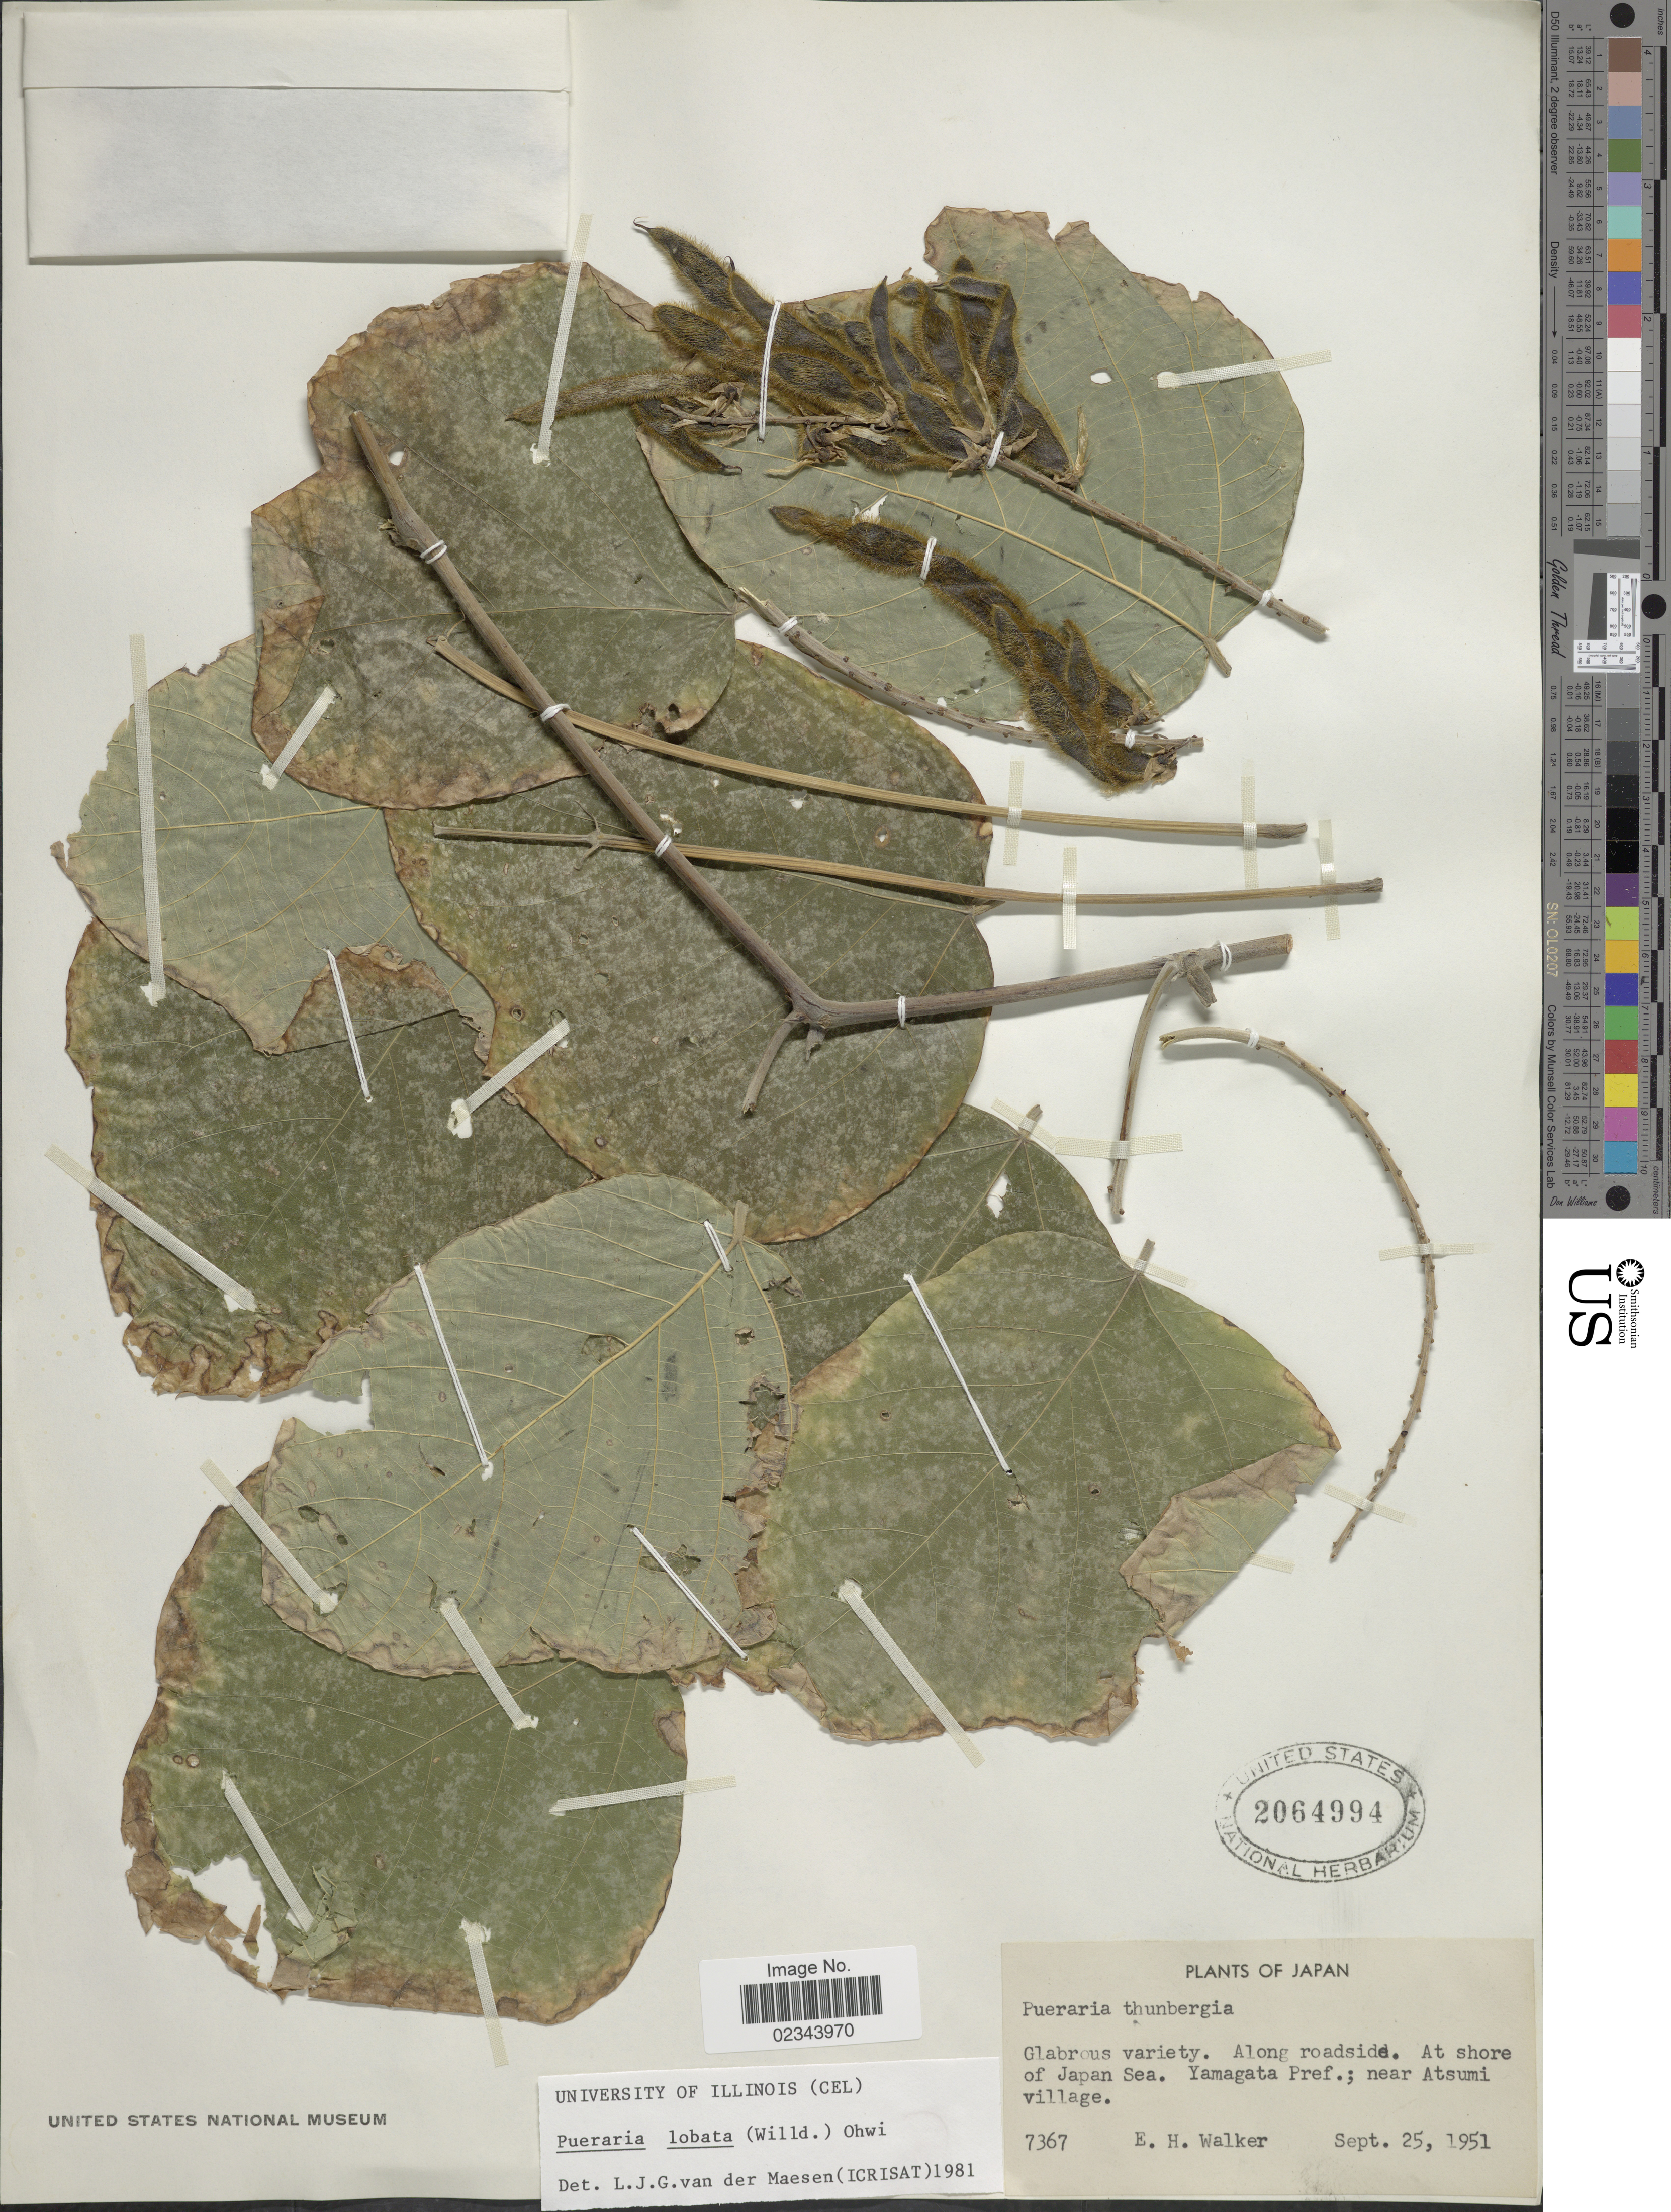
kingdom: Plantae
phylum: Tracheophyta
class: Magnoliopsida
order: Fabales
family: Fabaceae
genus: Pueraria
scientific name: Pueraria lobata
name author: (Willd.) Ohwi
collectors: E. H. Walker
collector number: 7367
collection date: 1951-09-25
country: Japan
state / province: Yamagata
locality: Along roadside. At shore of Japan Sea. Yamagata Pref; near Atsumi village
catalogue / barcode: US 2064994